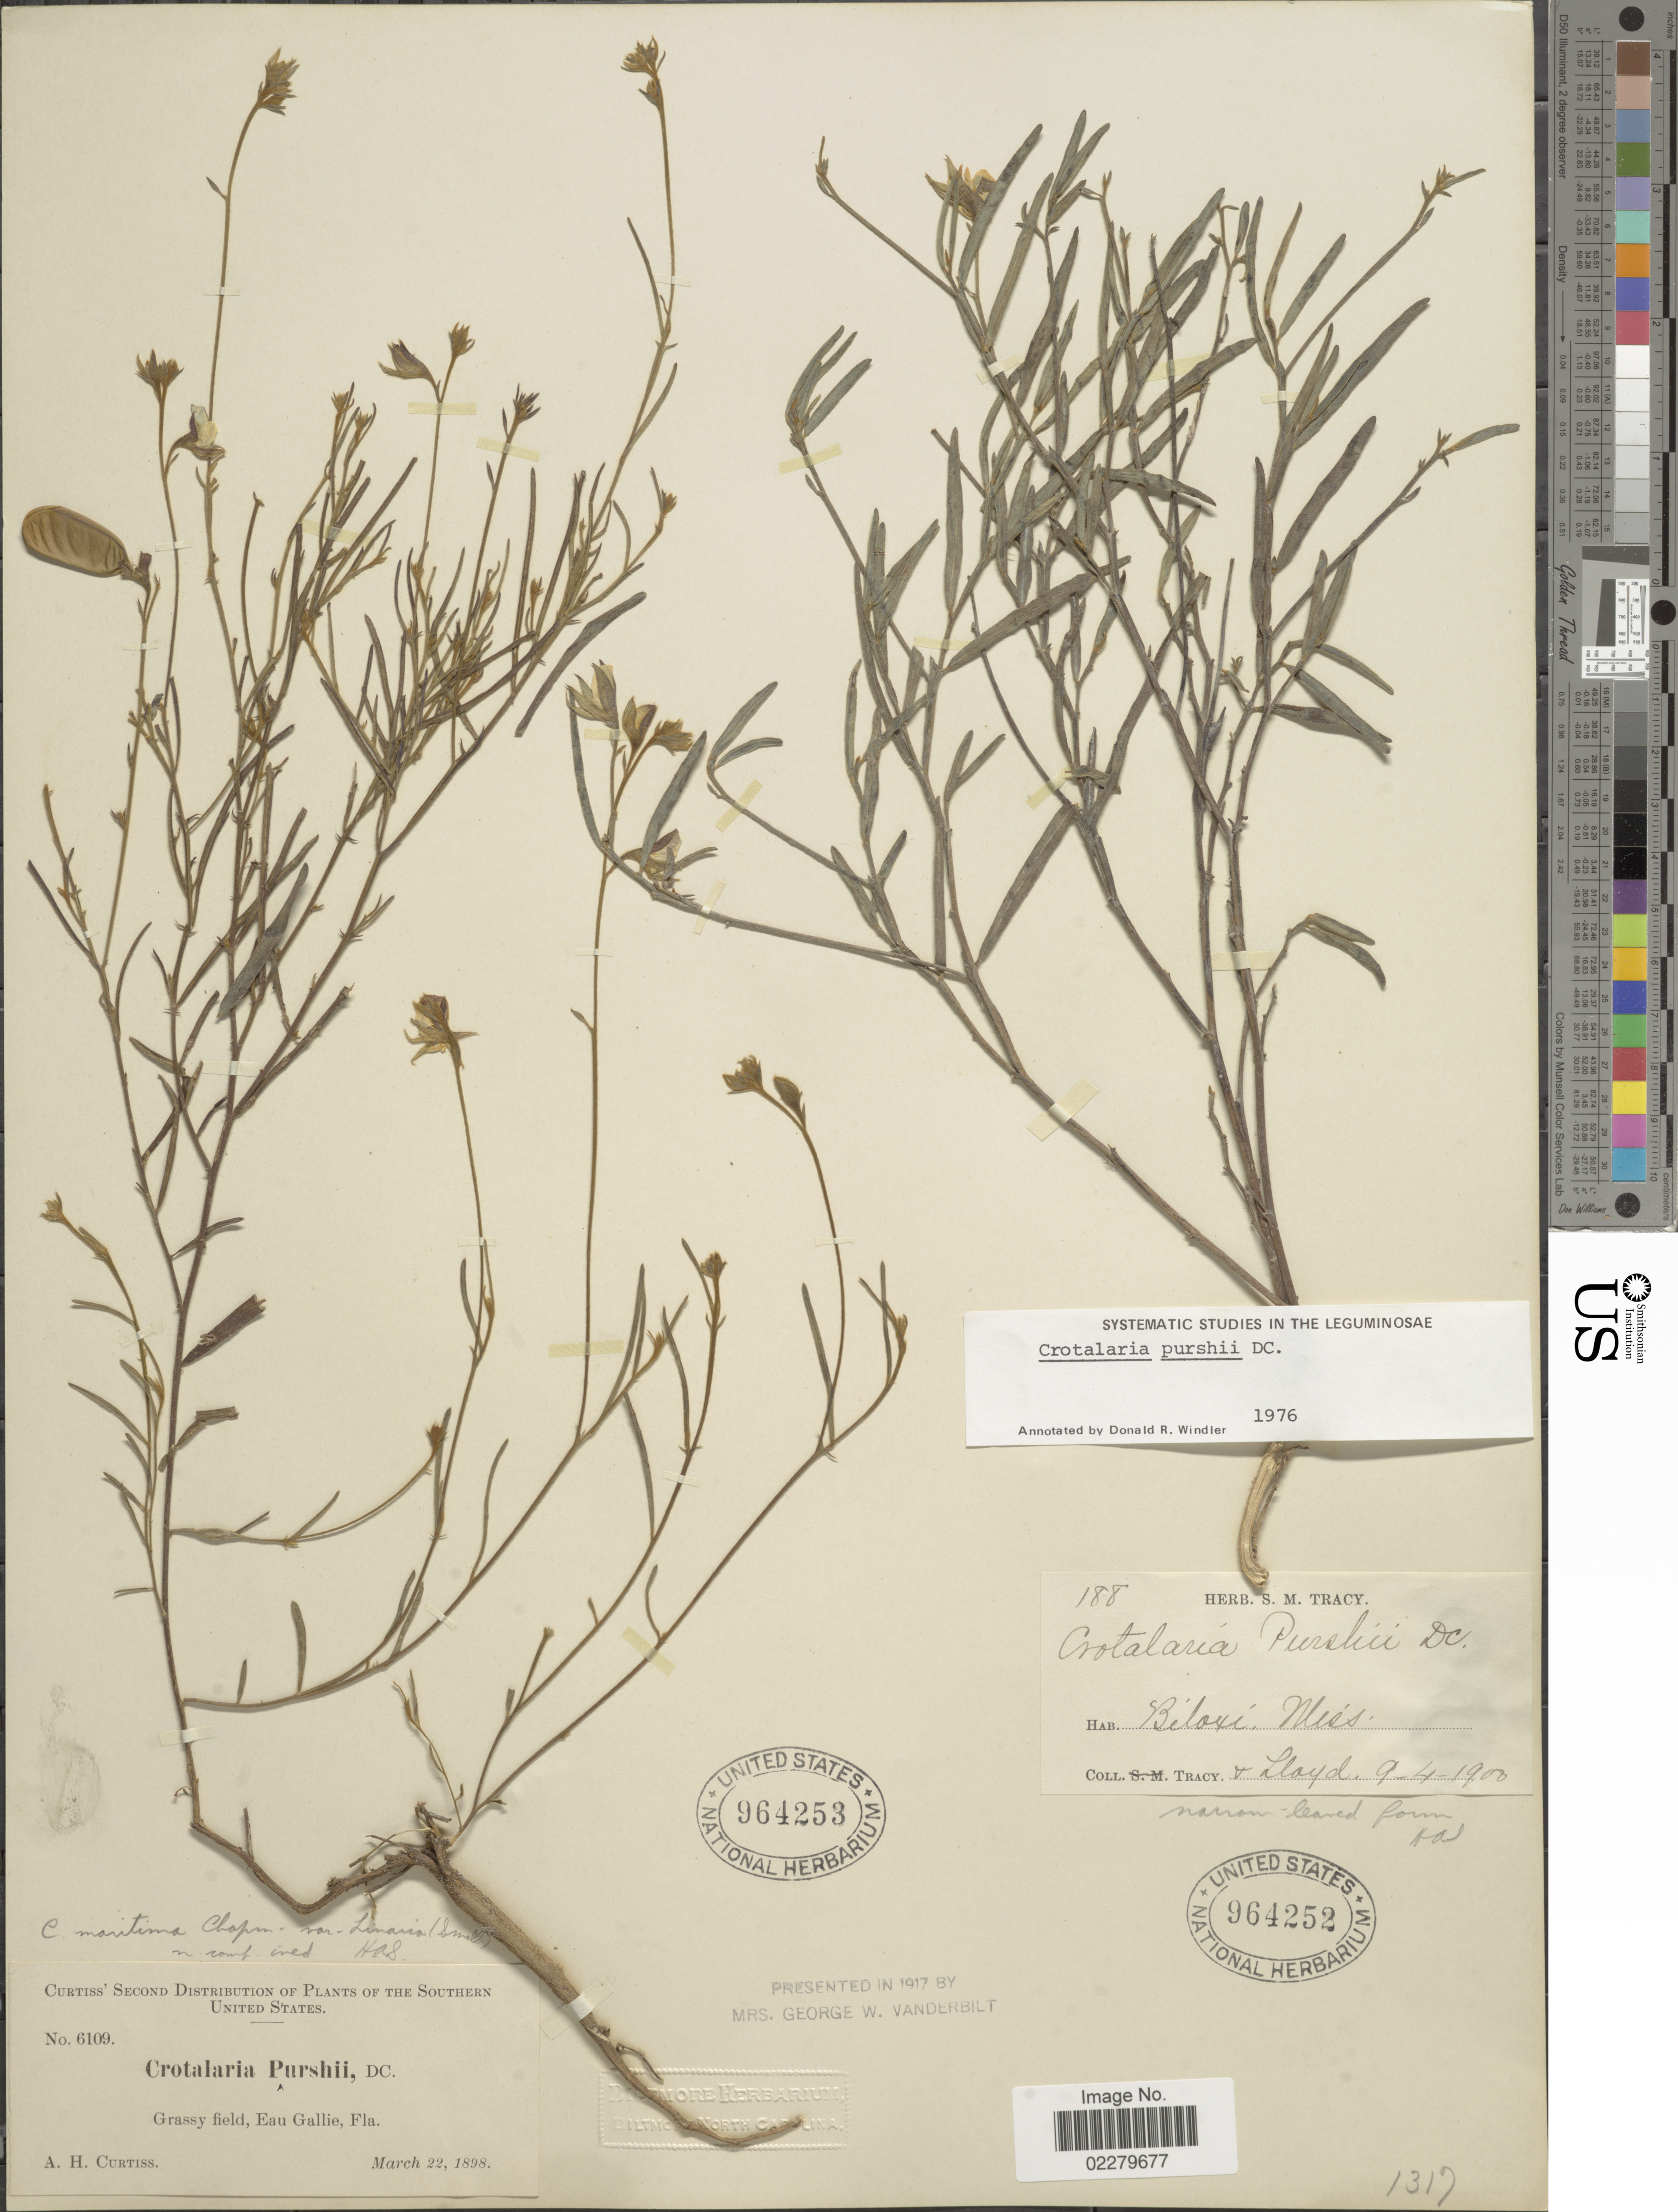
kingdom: Plantae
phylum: Tracheophyta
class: Magnoliopsida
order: Fabales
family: Fabaceae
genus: Crotalaria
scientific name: Crotalaria purshii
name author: DC.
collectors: -. Tracy & -- Lloyd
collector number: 188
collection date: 1900-09-04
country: United States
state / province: Mississippi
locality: Biloxi, Miss.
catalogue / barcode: US 964252